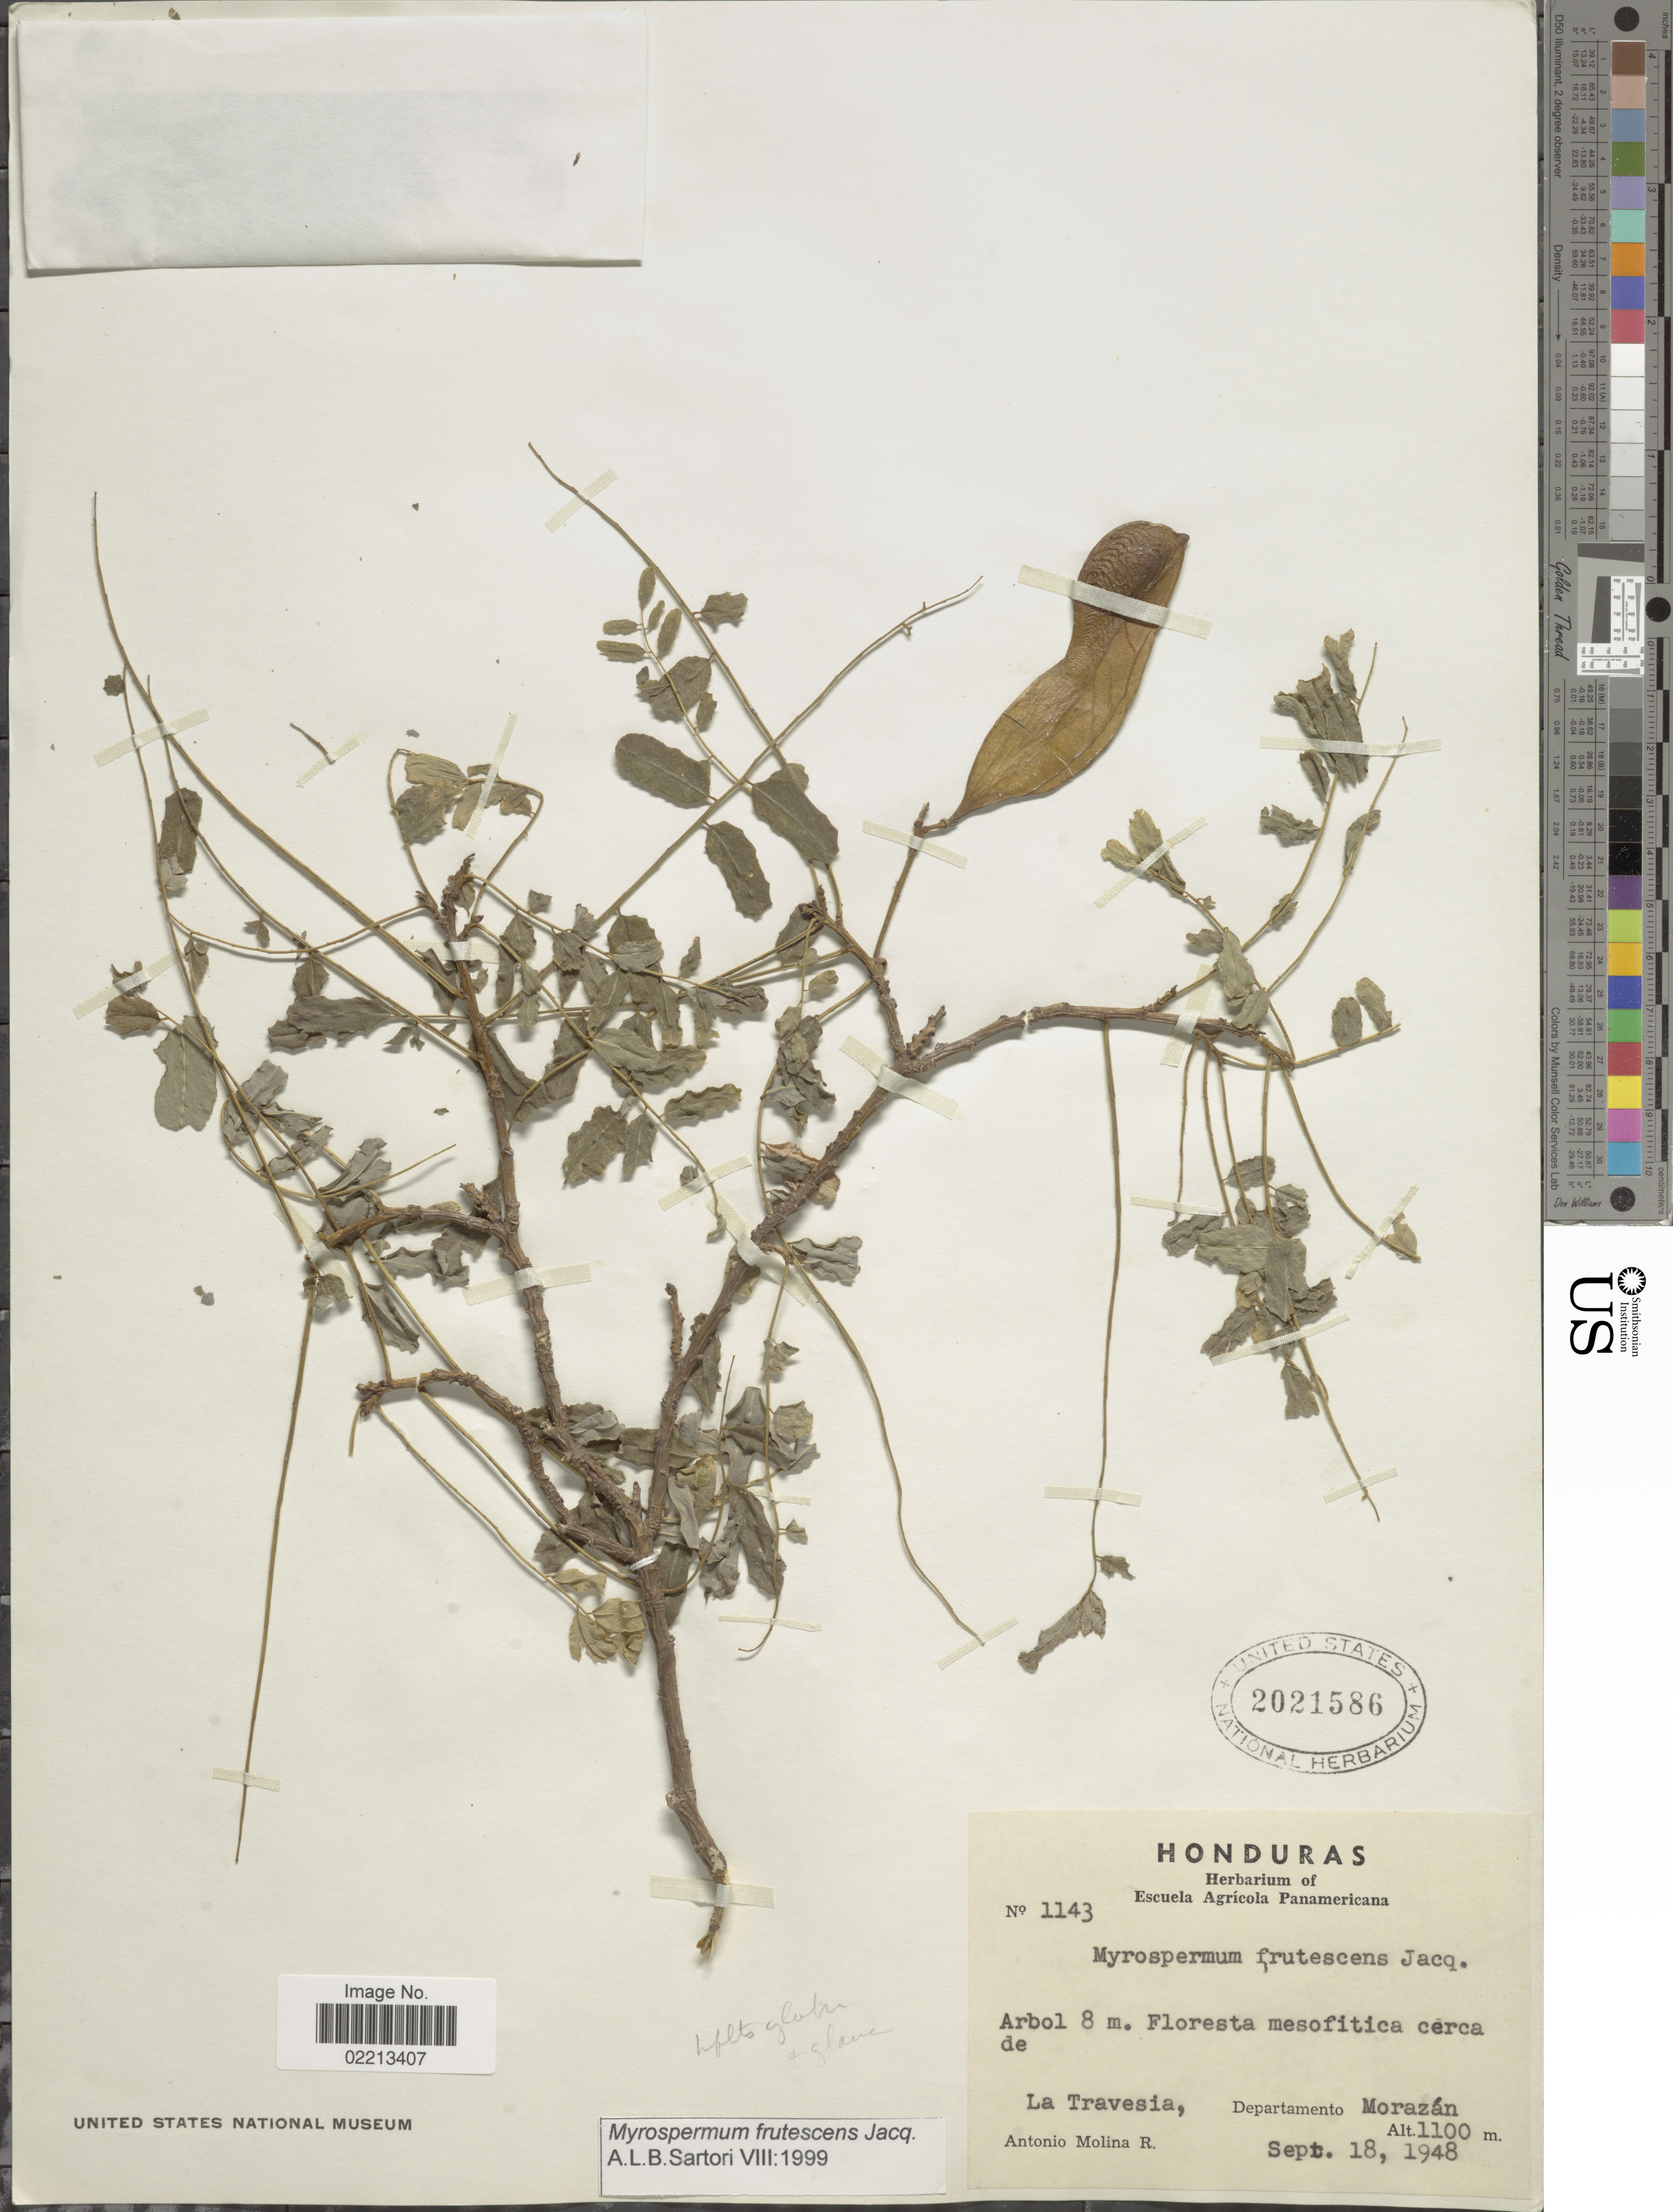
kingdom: Plantae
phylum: Tracheophyta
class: Magnoliopsida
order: Fabales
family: Fabaceae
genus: Myrospermum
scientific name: Myrospermum frutescens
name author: Jacq.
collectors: A. Molina R.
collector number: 1143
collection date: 1948-09-18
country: Honduras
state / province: Fco. Morazán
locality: La Travesia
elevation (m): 1100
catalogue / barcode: US 2021586